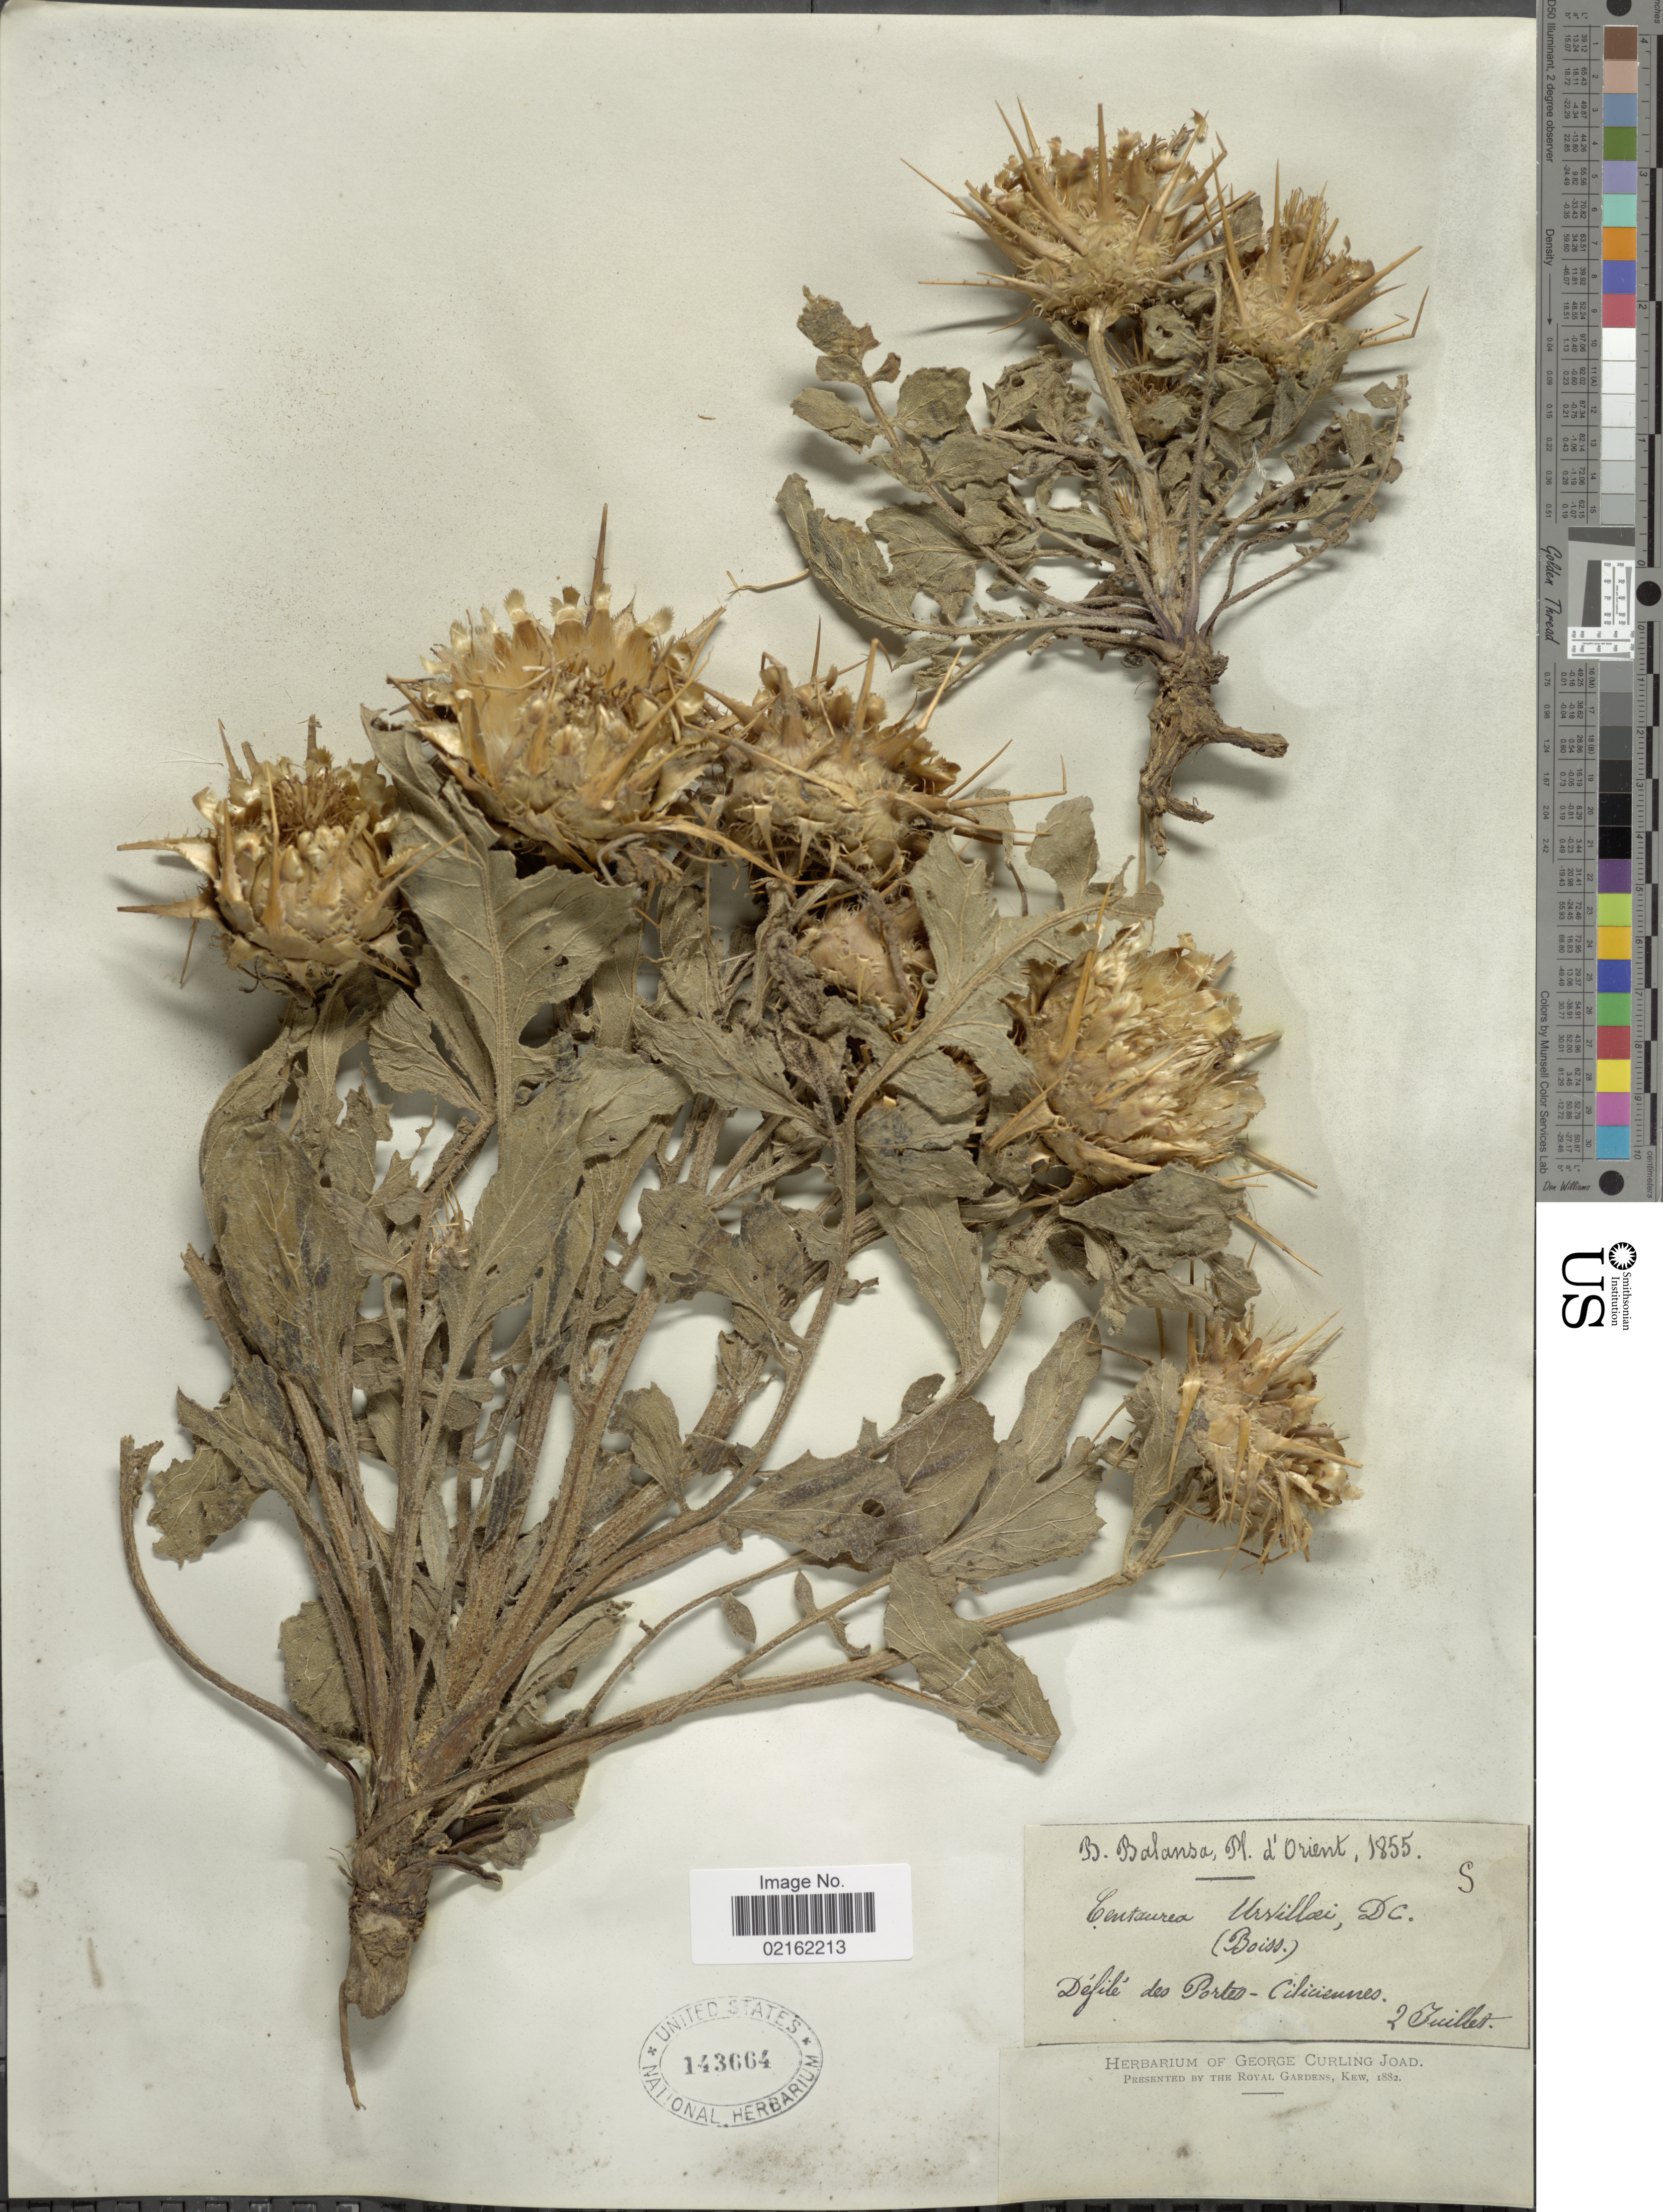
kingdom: Plantae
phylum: Tracheophyta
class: Magnoliopsida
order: Asterales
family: Asteraceae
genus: Centaurea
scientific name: Centaurea urvillei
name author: DC.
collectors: B. Balansa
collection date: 1855-07-02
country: Turkey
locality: Orient, Defile des Porten-Cilicienses [interpreted]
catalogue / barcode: US 143664